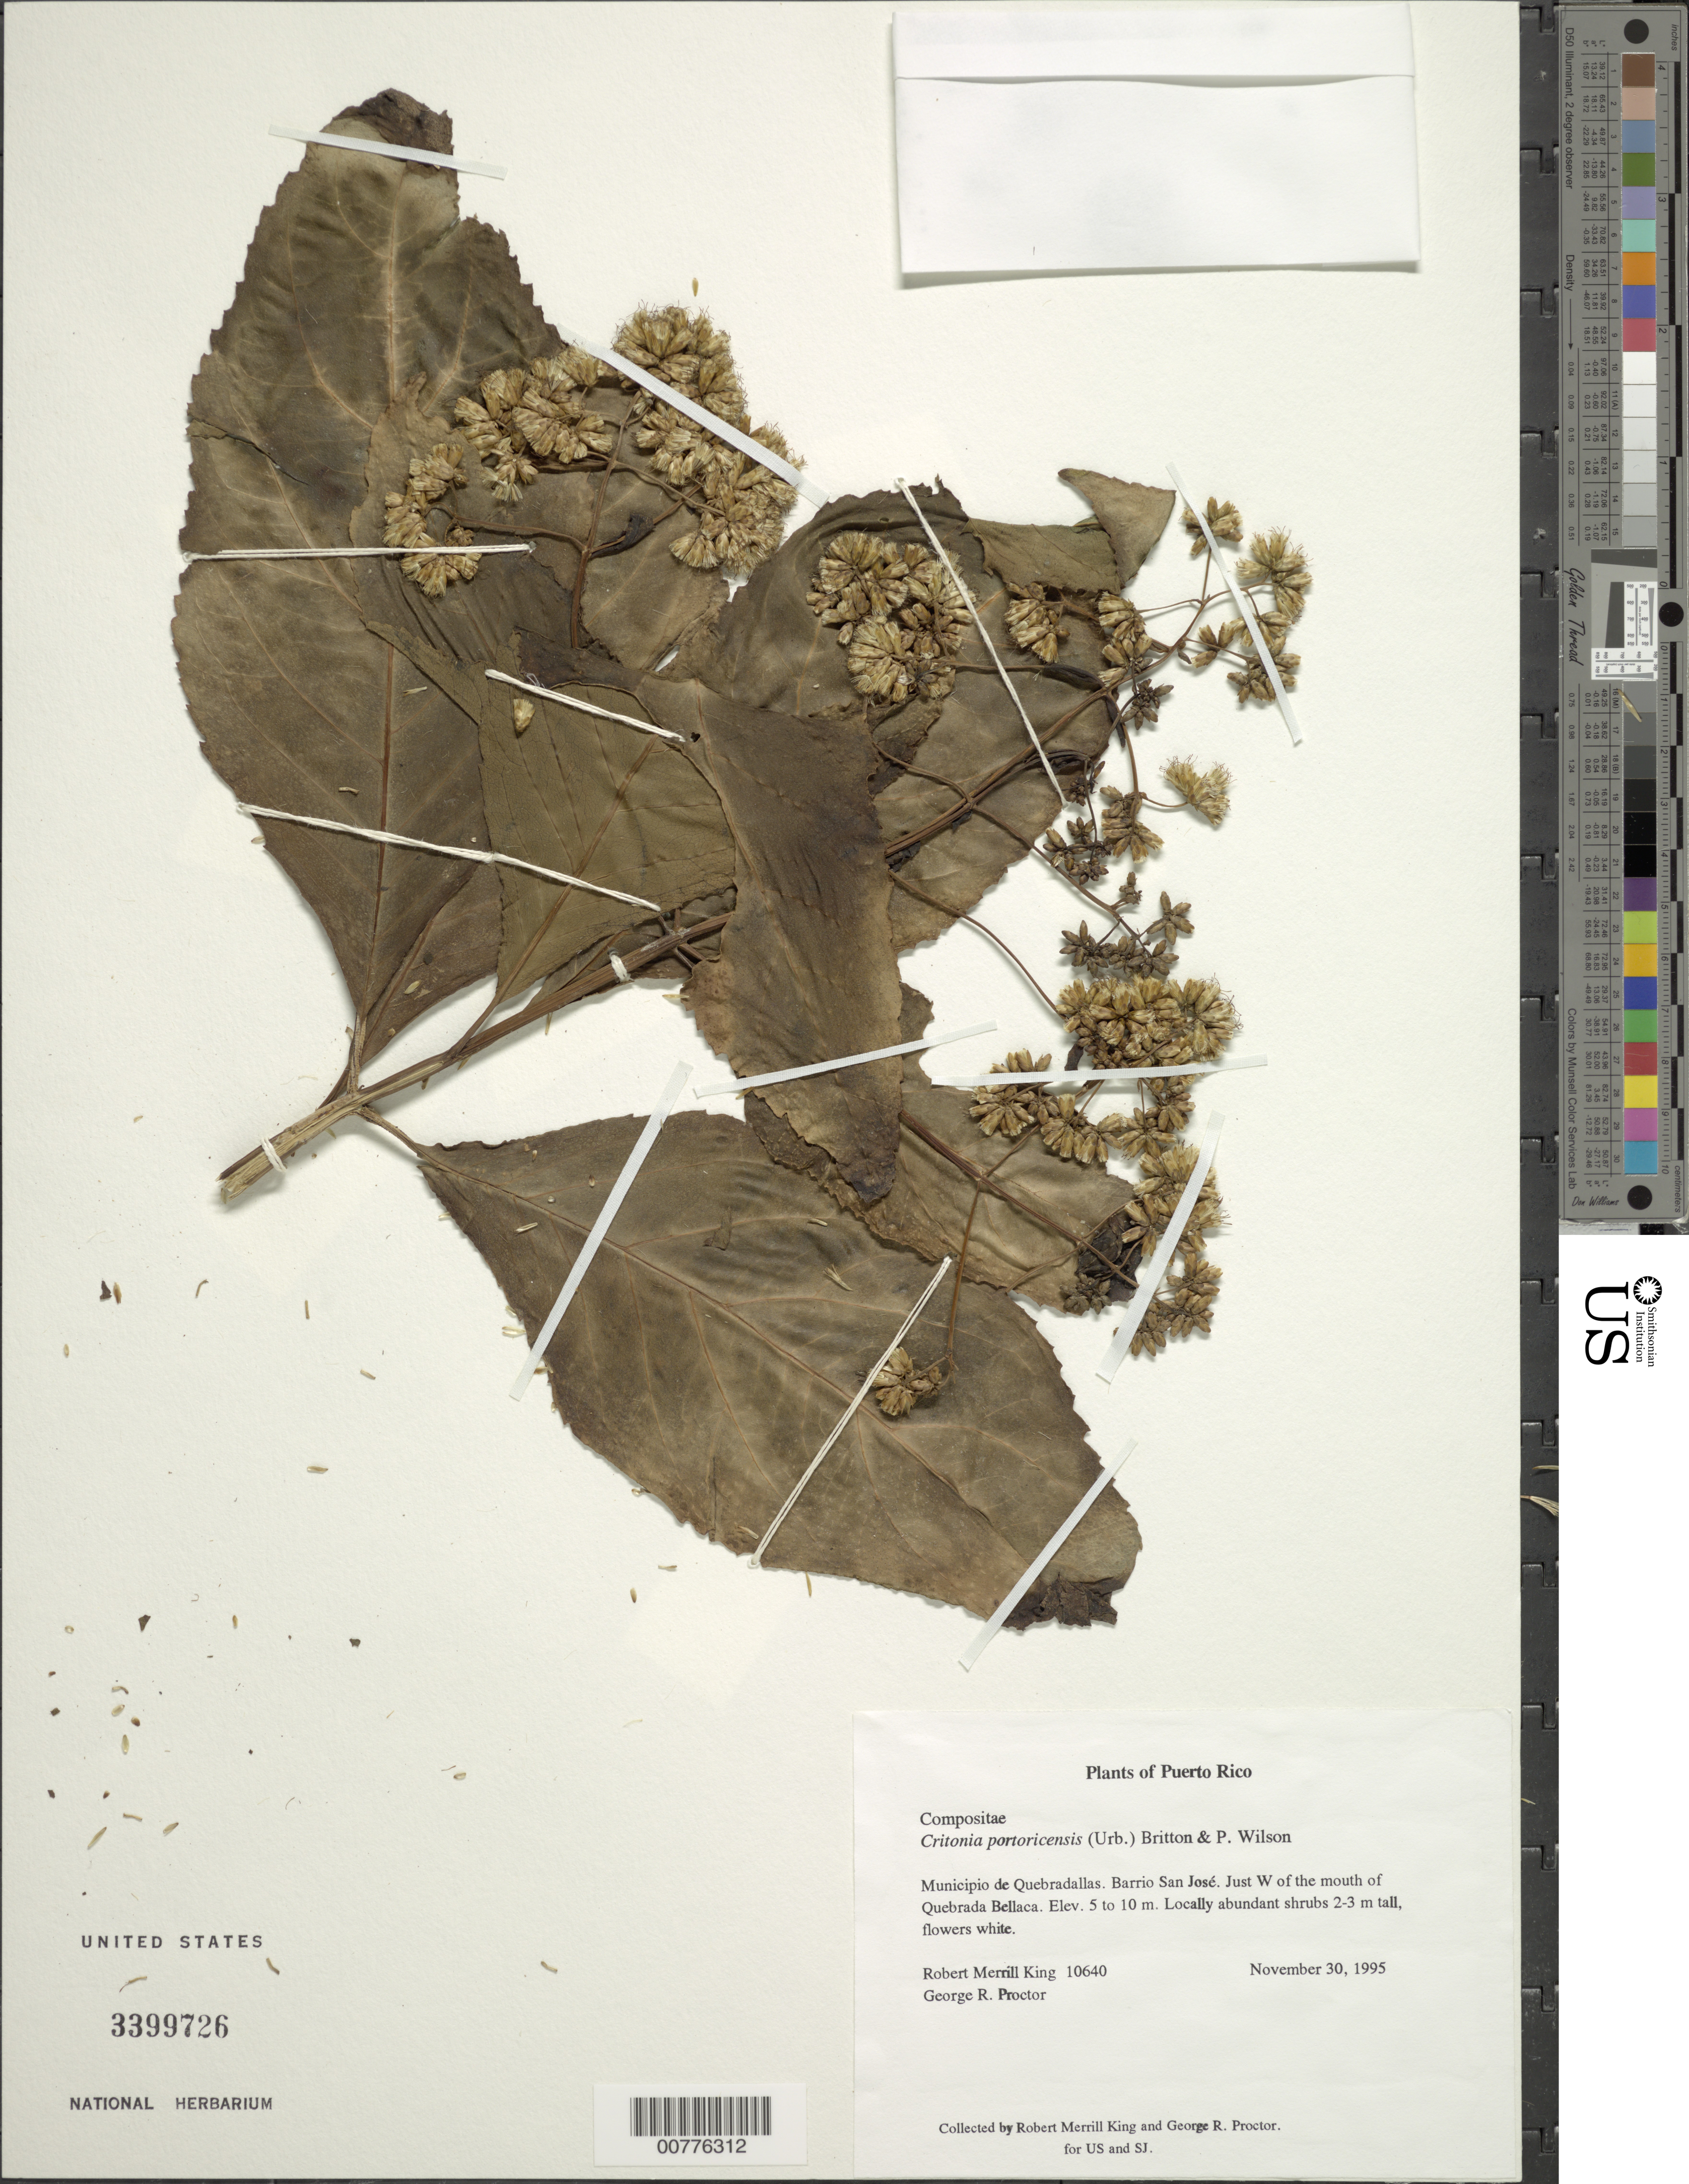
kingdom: Plantae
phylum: Tracheophyta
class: Magnoliopsida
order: Asterales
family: Asteraceae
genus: Critonia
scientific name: Critonia portoricensis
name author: (Urb.) Britton & P. Wilson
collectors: R. M. King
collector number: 10640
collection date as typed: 30 Nov 1995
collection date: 1995-11-30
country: Puerto Rico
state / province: Quebradillas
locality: Barrio San José. Just W of the mouth of Quebrada Bellaca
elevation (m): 5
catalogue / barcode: US 3399726